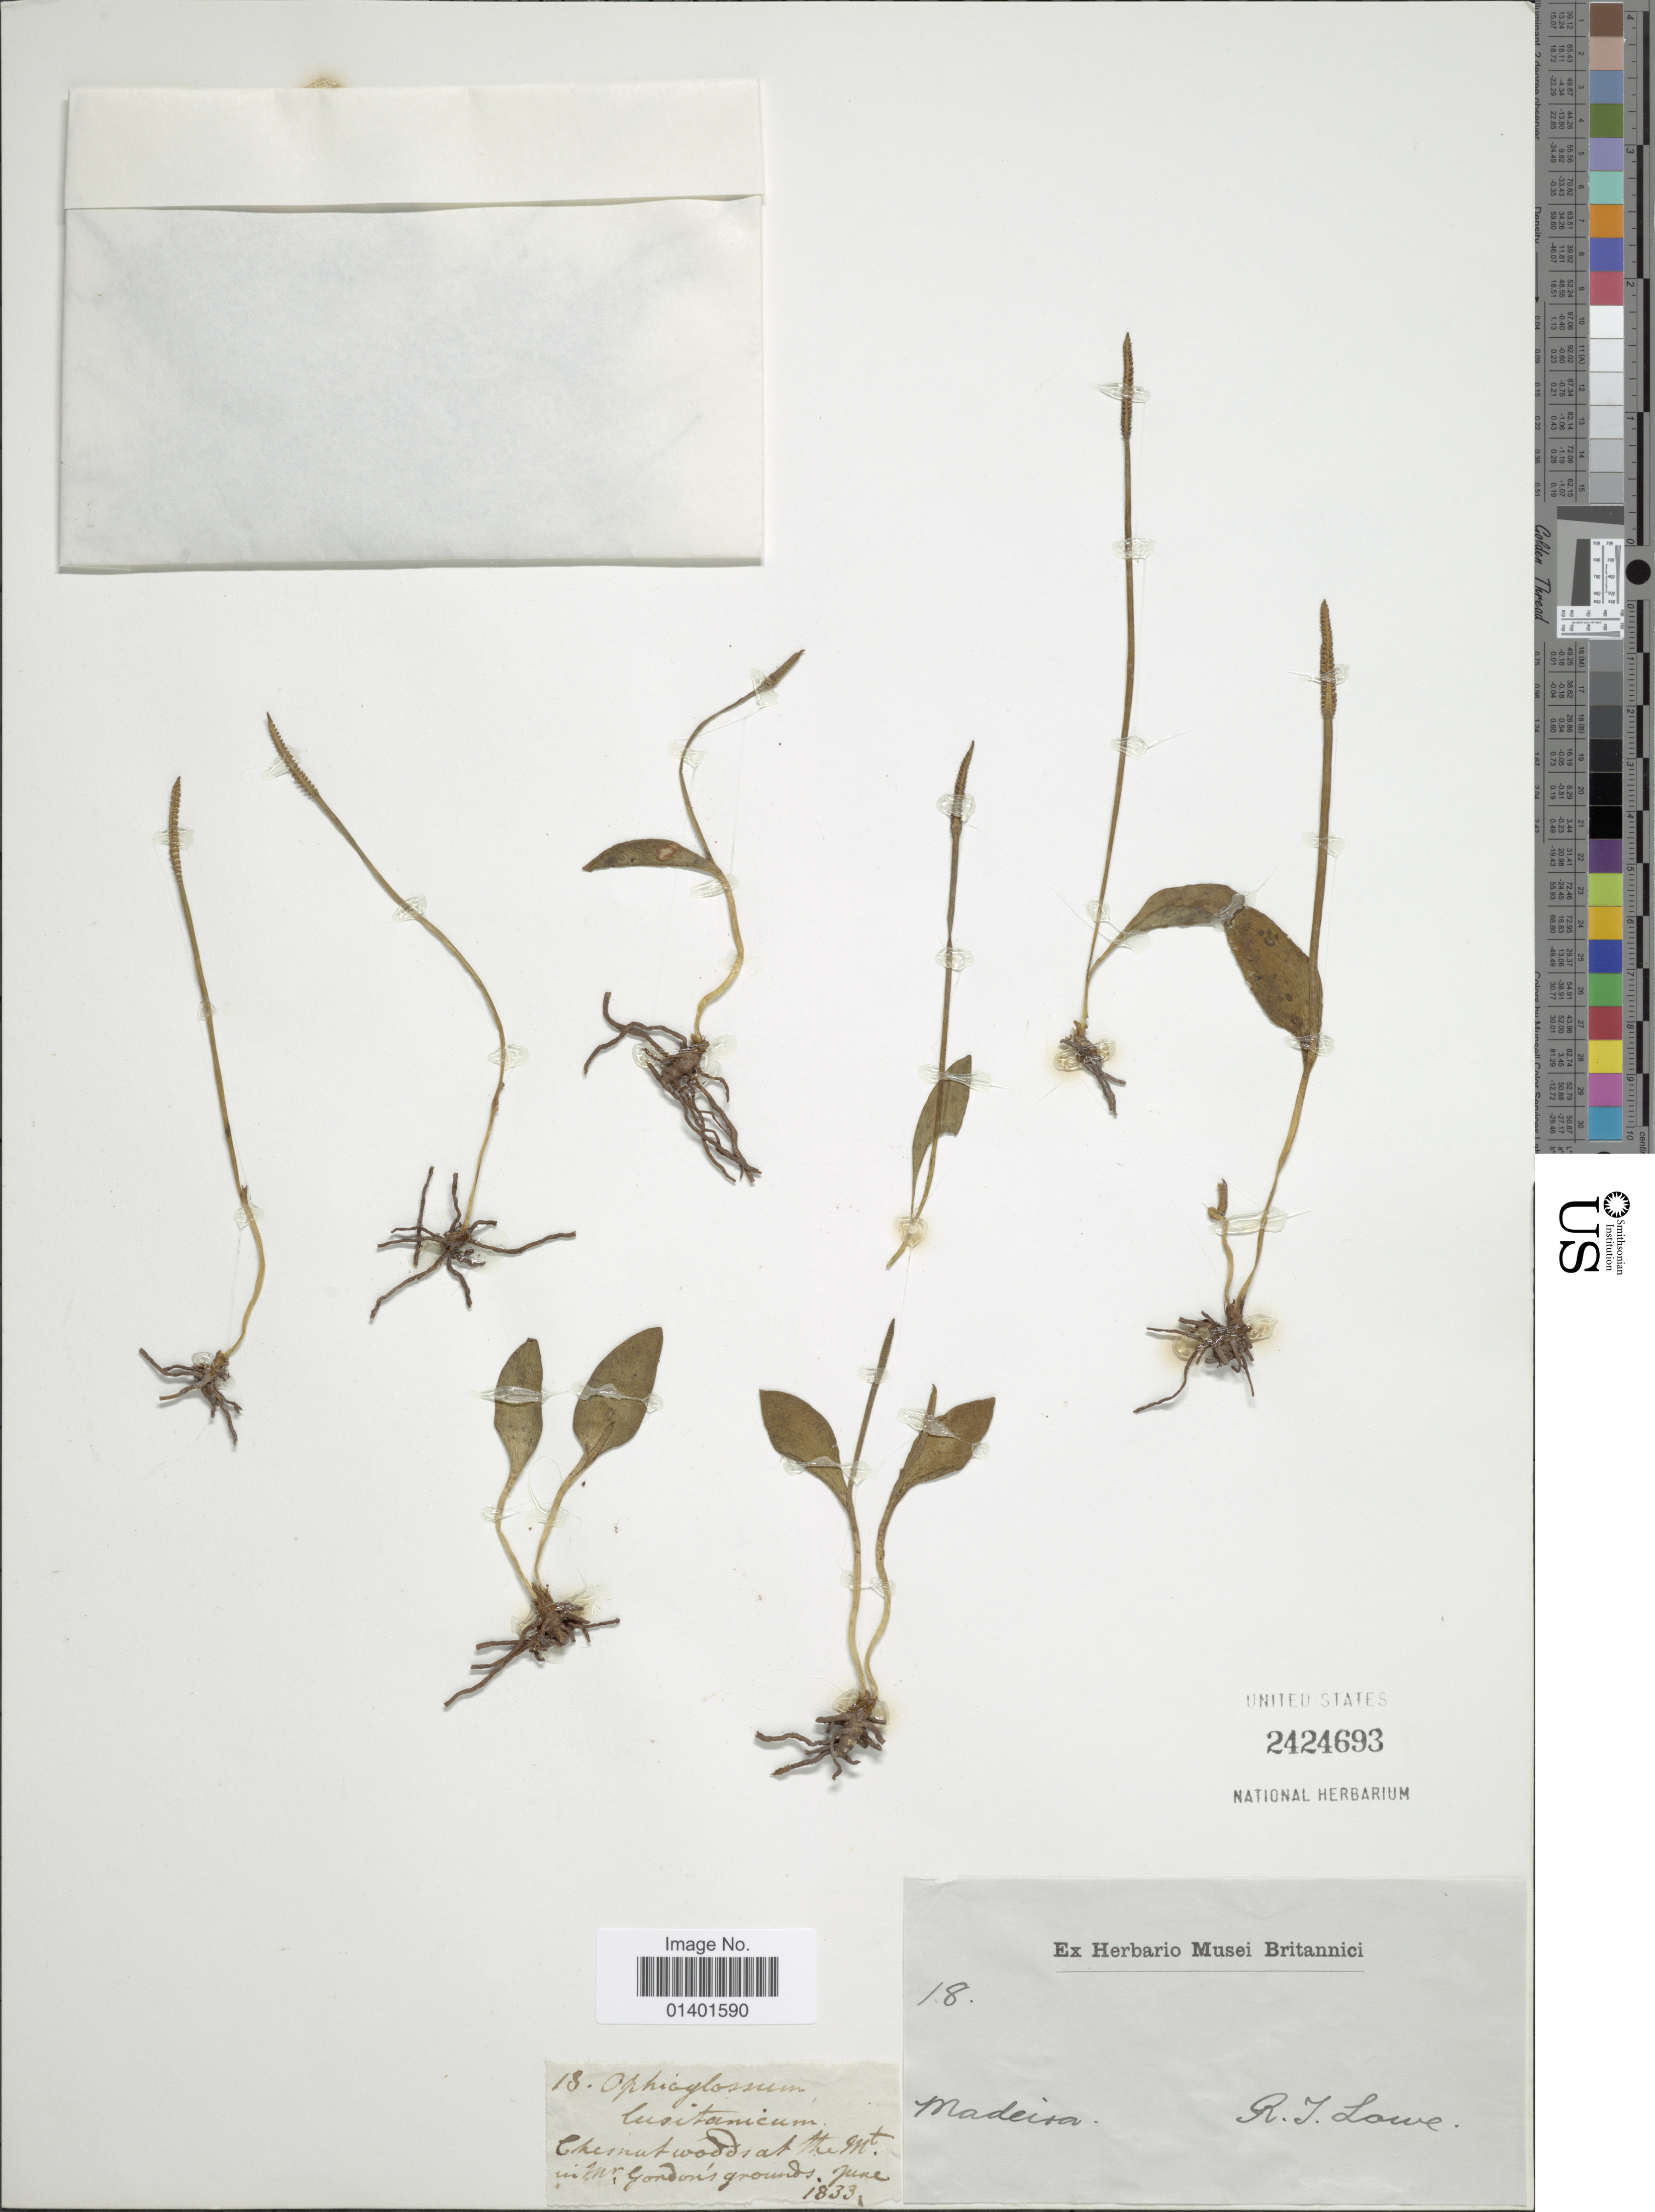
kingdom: Plantae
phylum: Tracheophyta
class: Polypodiopsida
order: Ophioglossales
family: Ophioglossaceae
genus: Ophioglossum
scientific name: Ophioglossum lusitanicum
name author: L.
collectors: R. L. Lowe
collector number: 18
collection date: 1833-06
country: Portugal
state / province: Madeira (Aut. Reg.)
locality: Chestnut woods at the Mt. in Mr. Gondon's grounds [interpreted]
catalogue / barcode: US 2424693